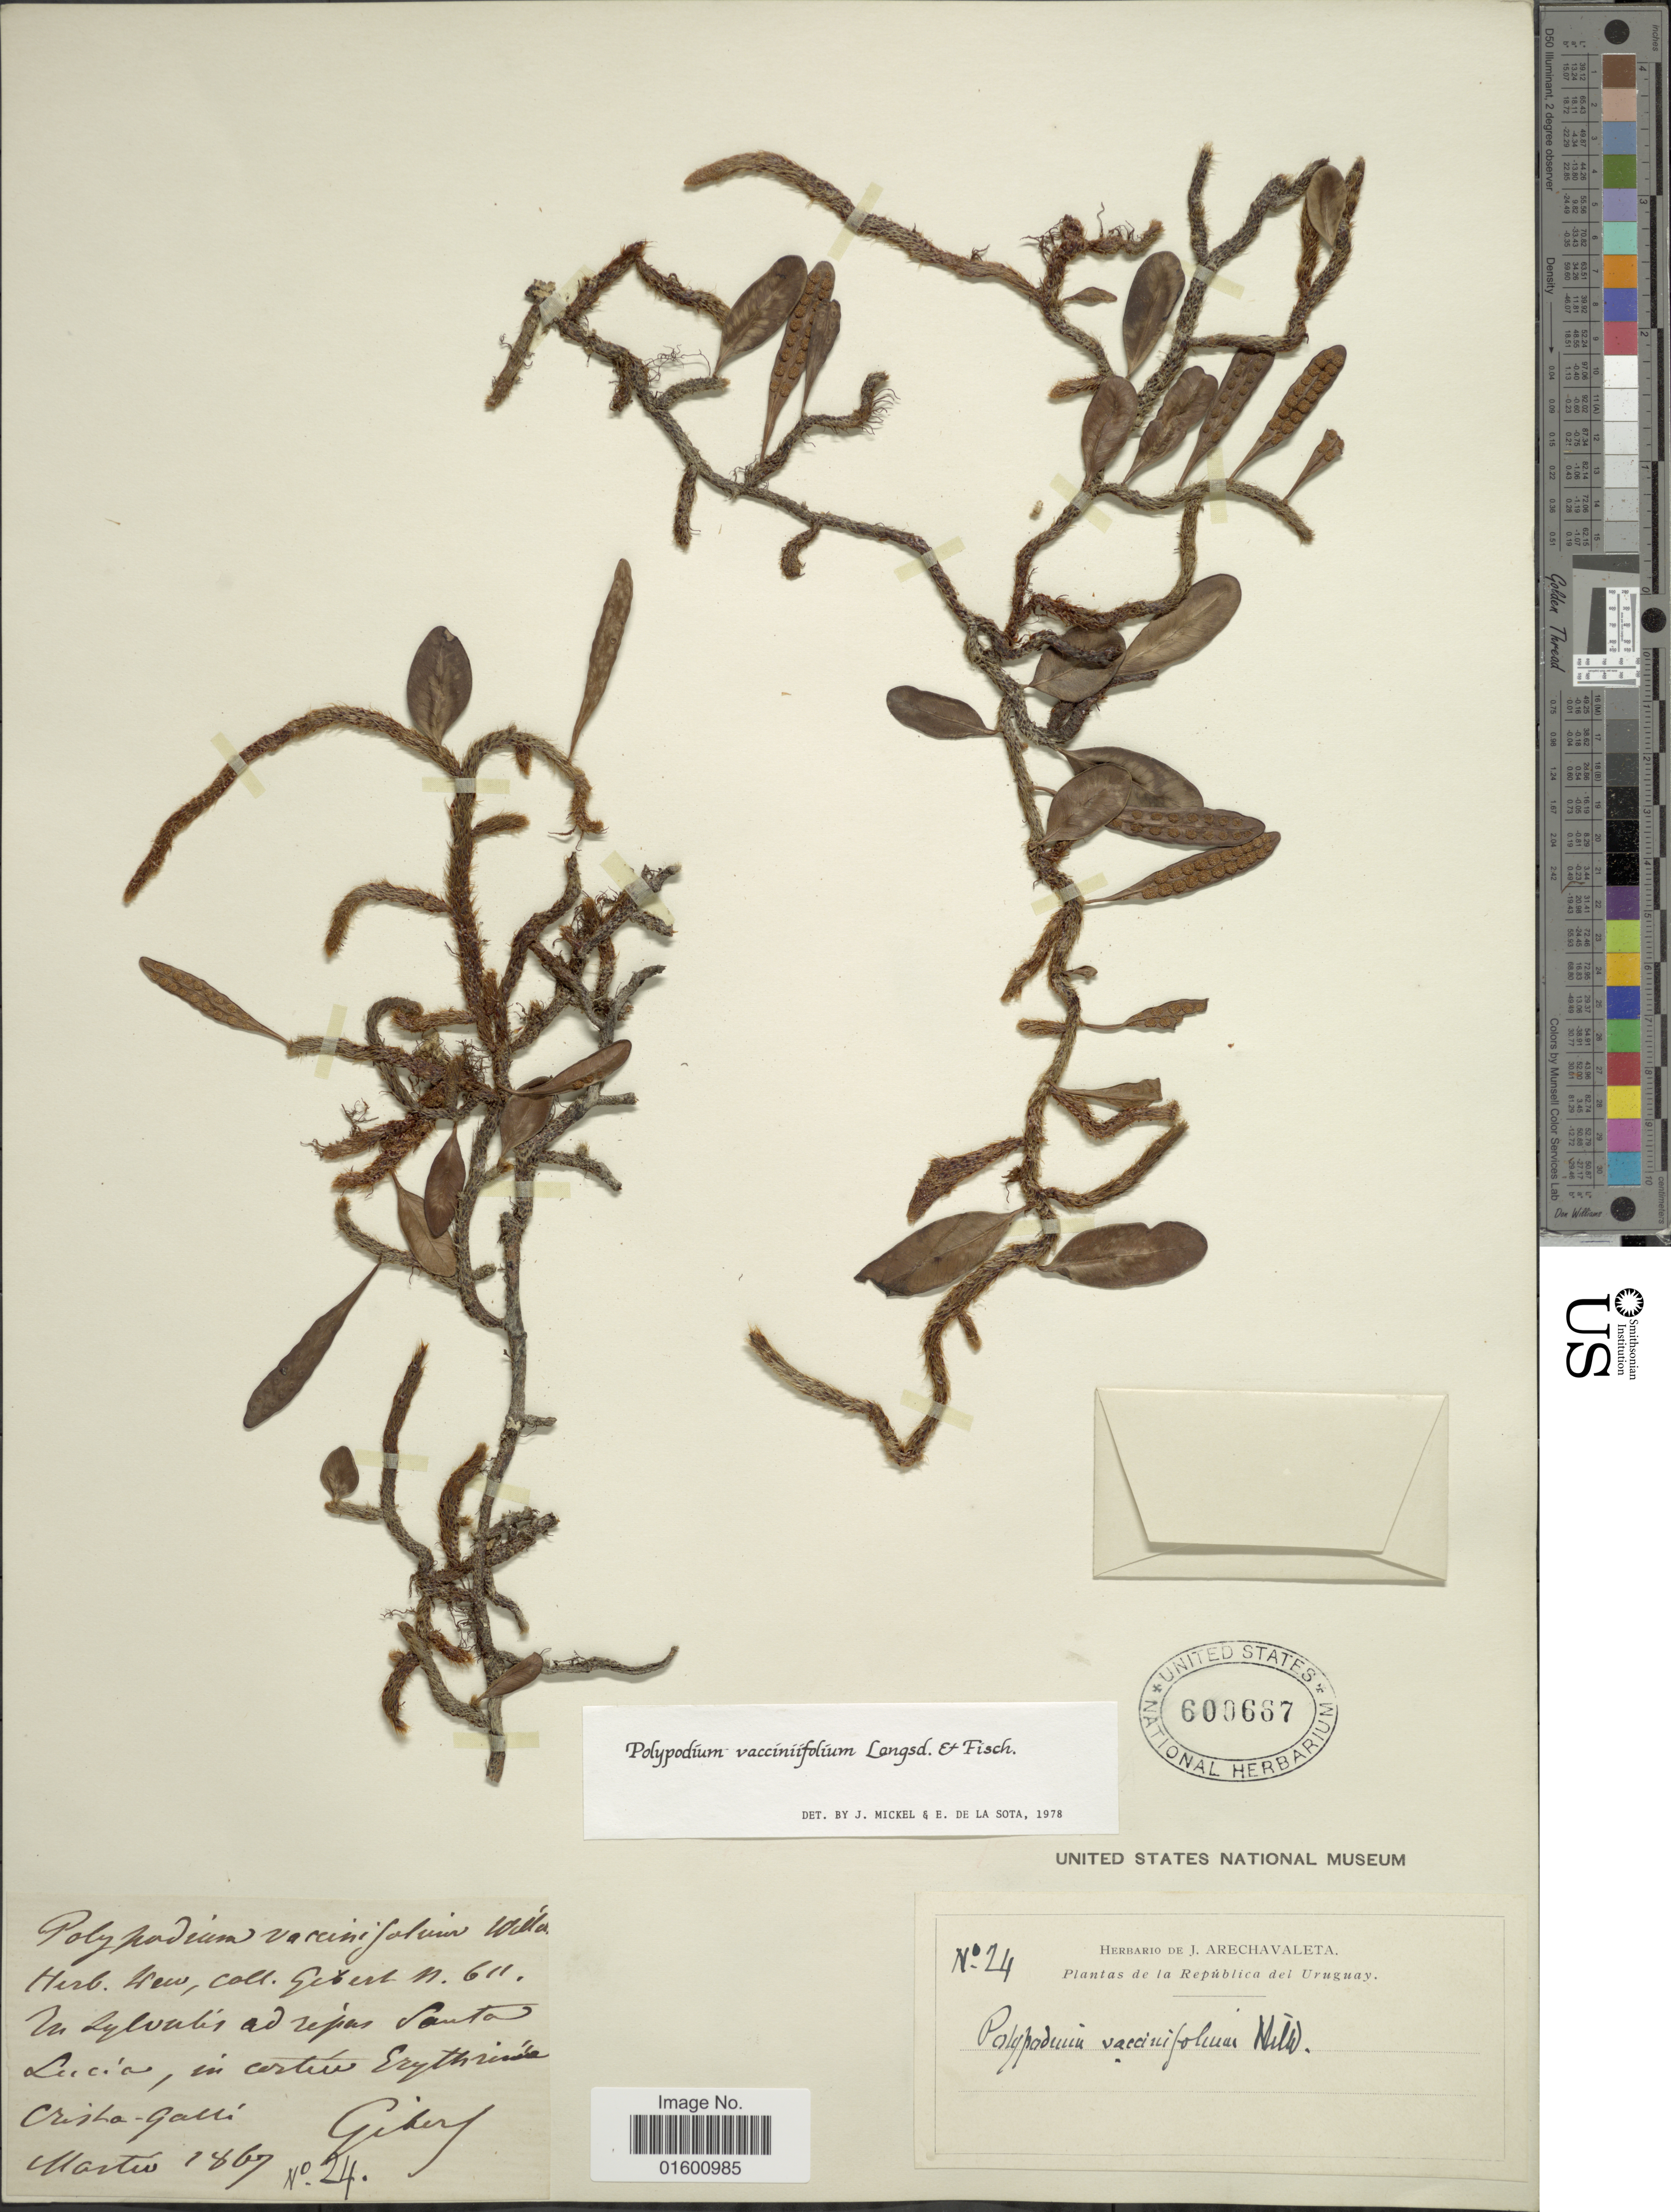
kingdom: Plantae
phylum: Tracheophyta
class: Polypodiopsida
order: Polypodiales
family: Polypodiaceae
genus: Microgramma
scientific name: Microgramma vaccinifolia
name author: (Langsd. & Fisch.) Copel.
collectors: -. Gilbert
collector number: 24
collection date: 1867-03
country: Uruguay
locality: In sylvatis ad ripas Santa Lucia.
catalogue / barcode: US 600667